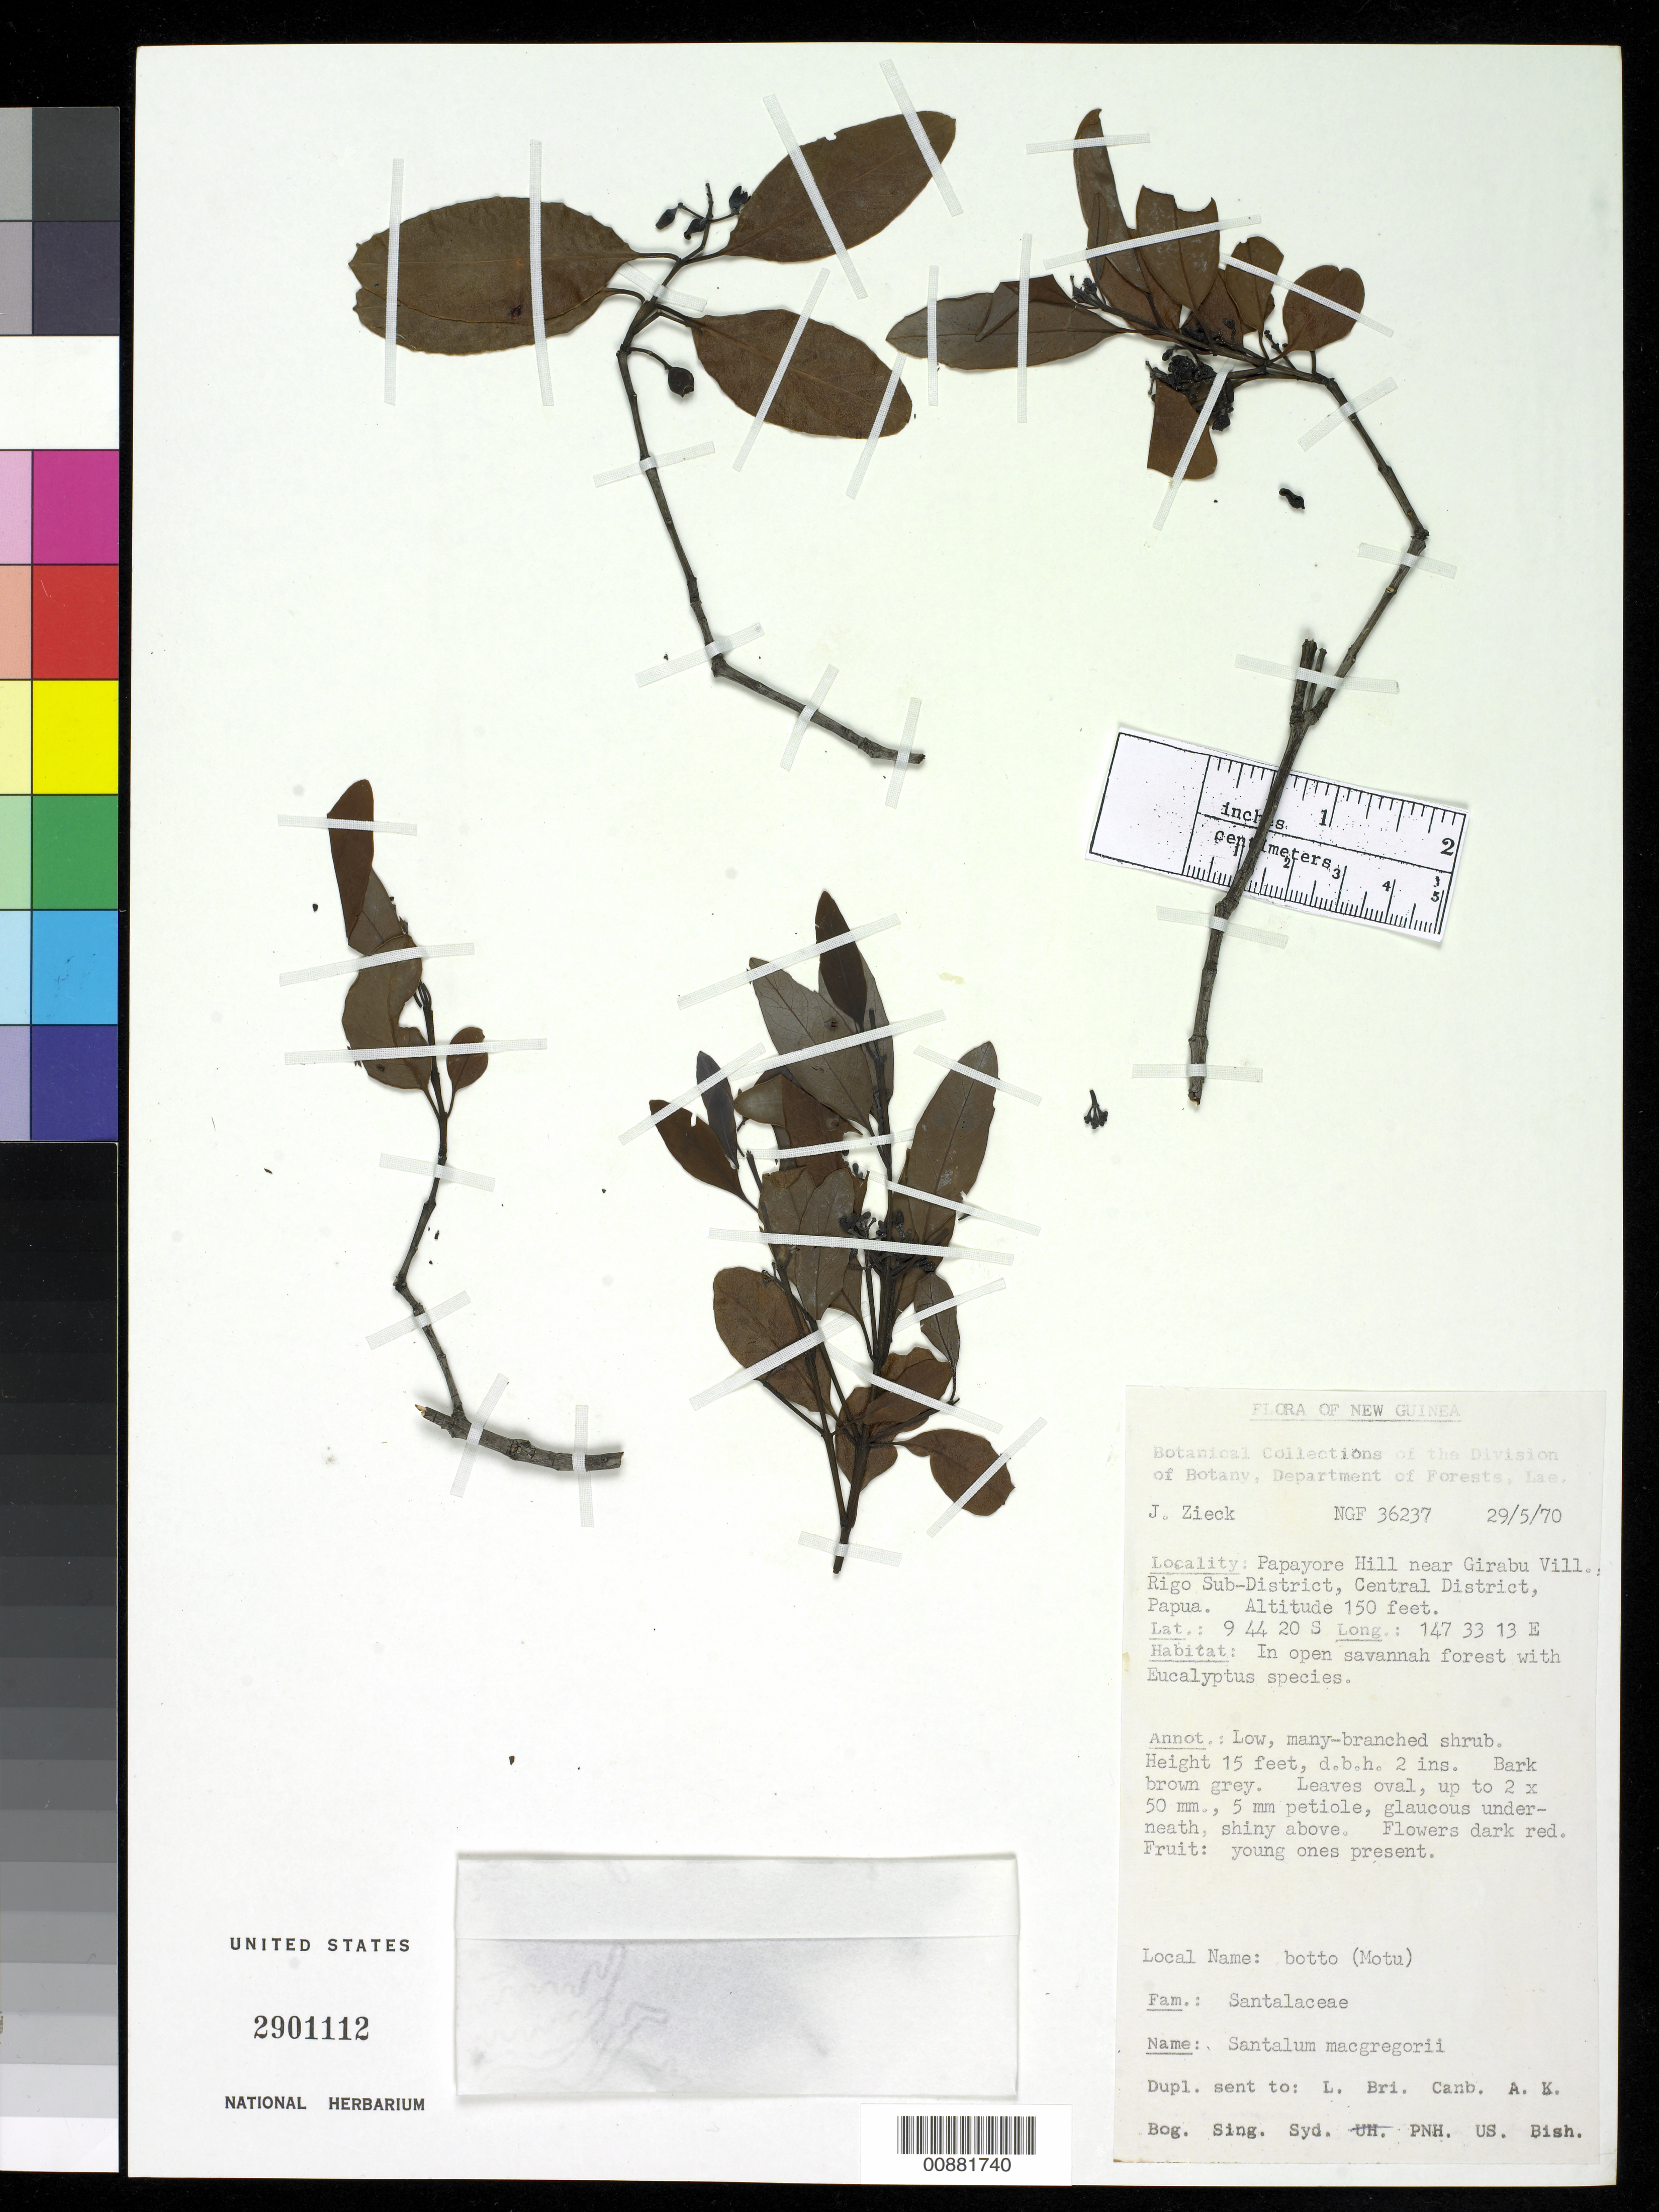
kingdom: Plantae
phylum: Tracheophyta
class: Magnoliopsida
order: Santalales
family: Santalaceae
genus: Santalum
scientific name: Santalum macgregorii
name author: F. Muell.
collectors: J. Zieck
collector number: NGF 36247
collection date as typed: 29 May 1970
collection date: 1970-05-29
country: Papua New Guinea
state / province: Central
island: New Guinea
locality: Papayore Hill near Girabu Vill., Rigo sub-District, Papua.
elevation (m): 46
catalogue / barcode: US 2901112